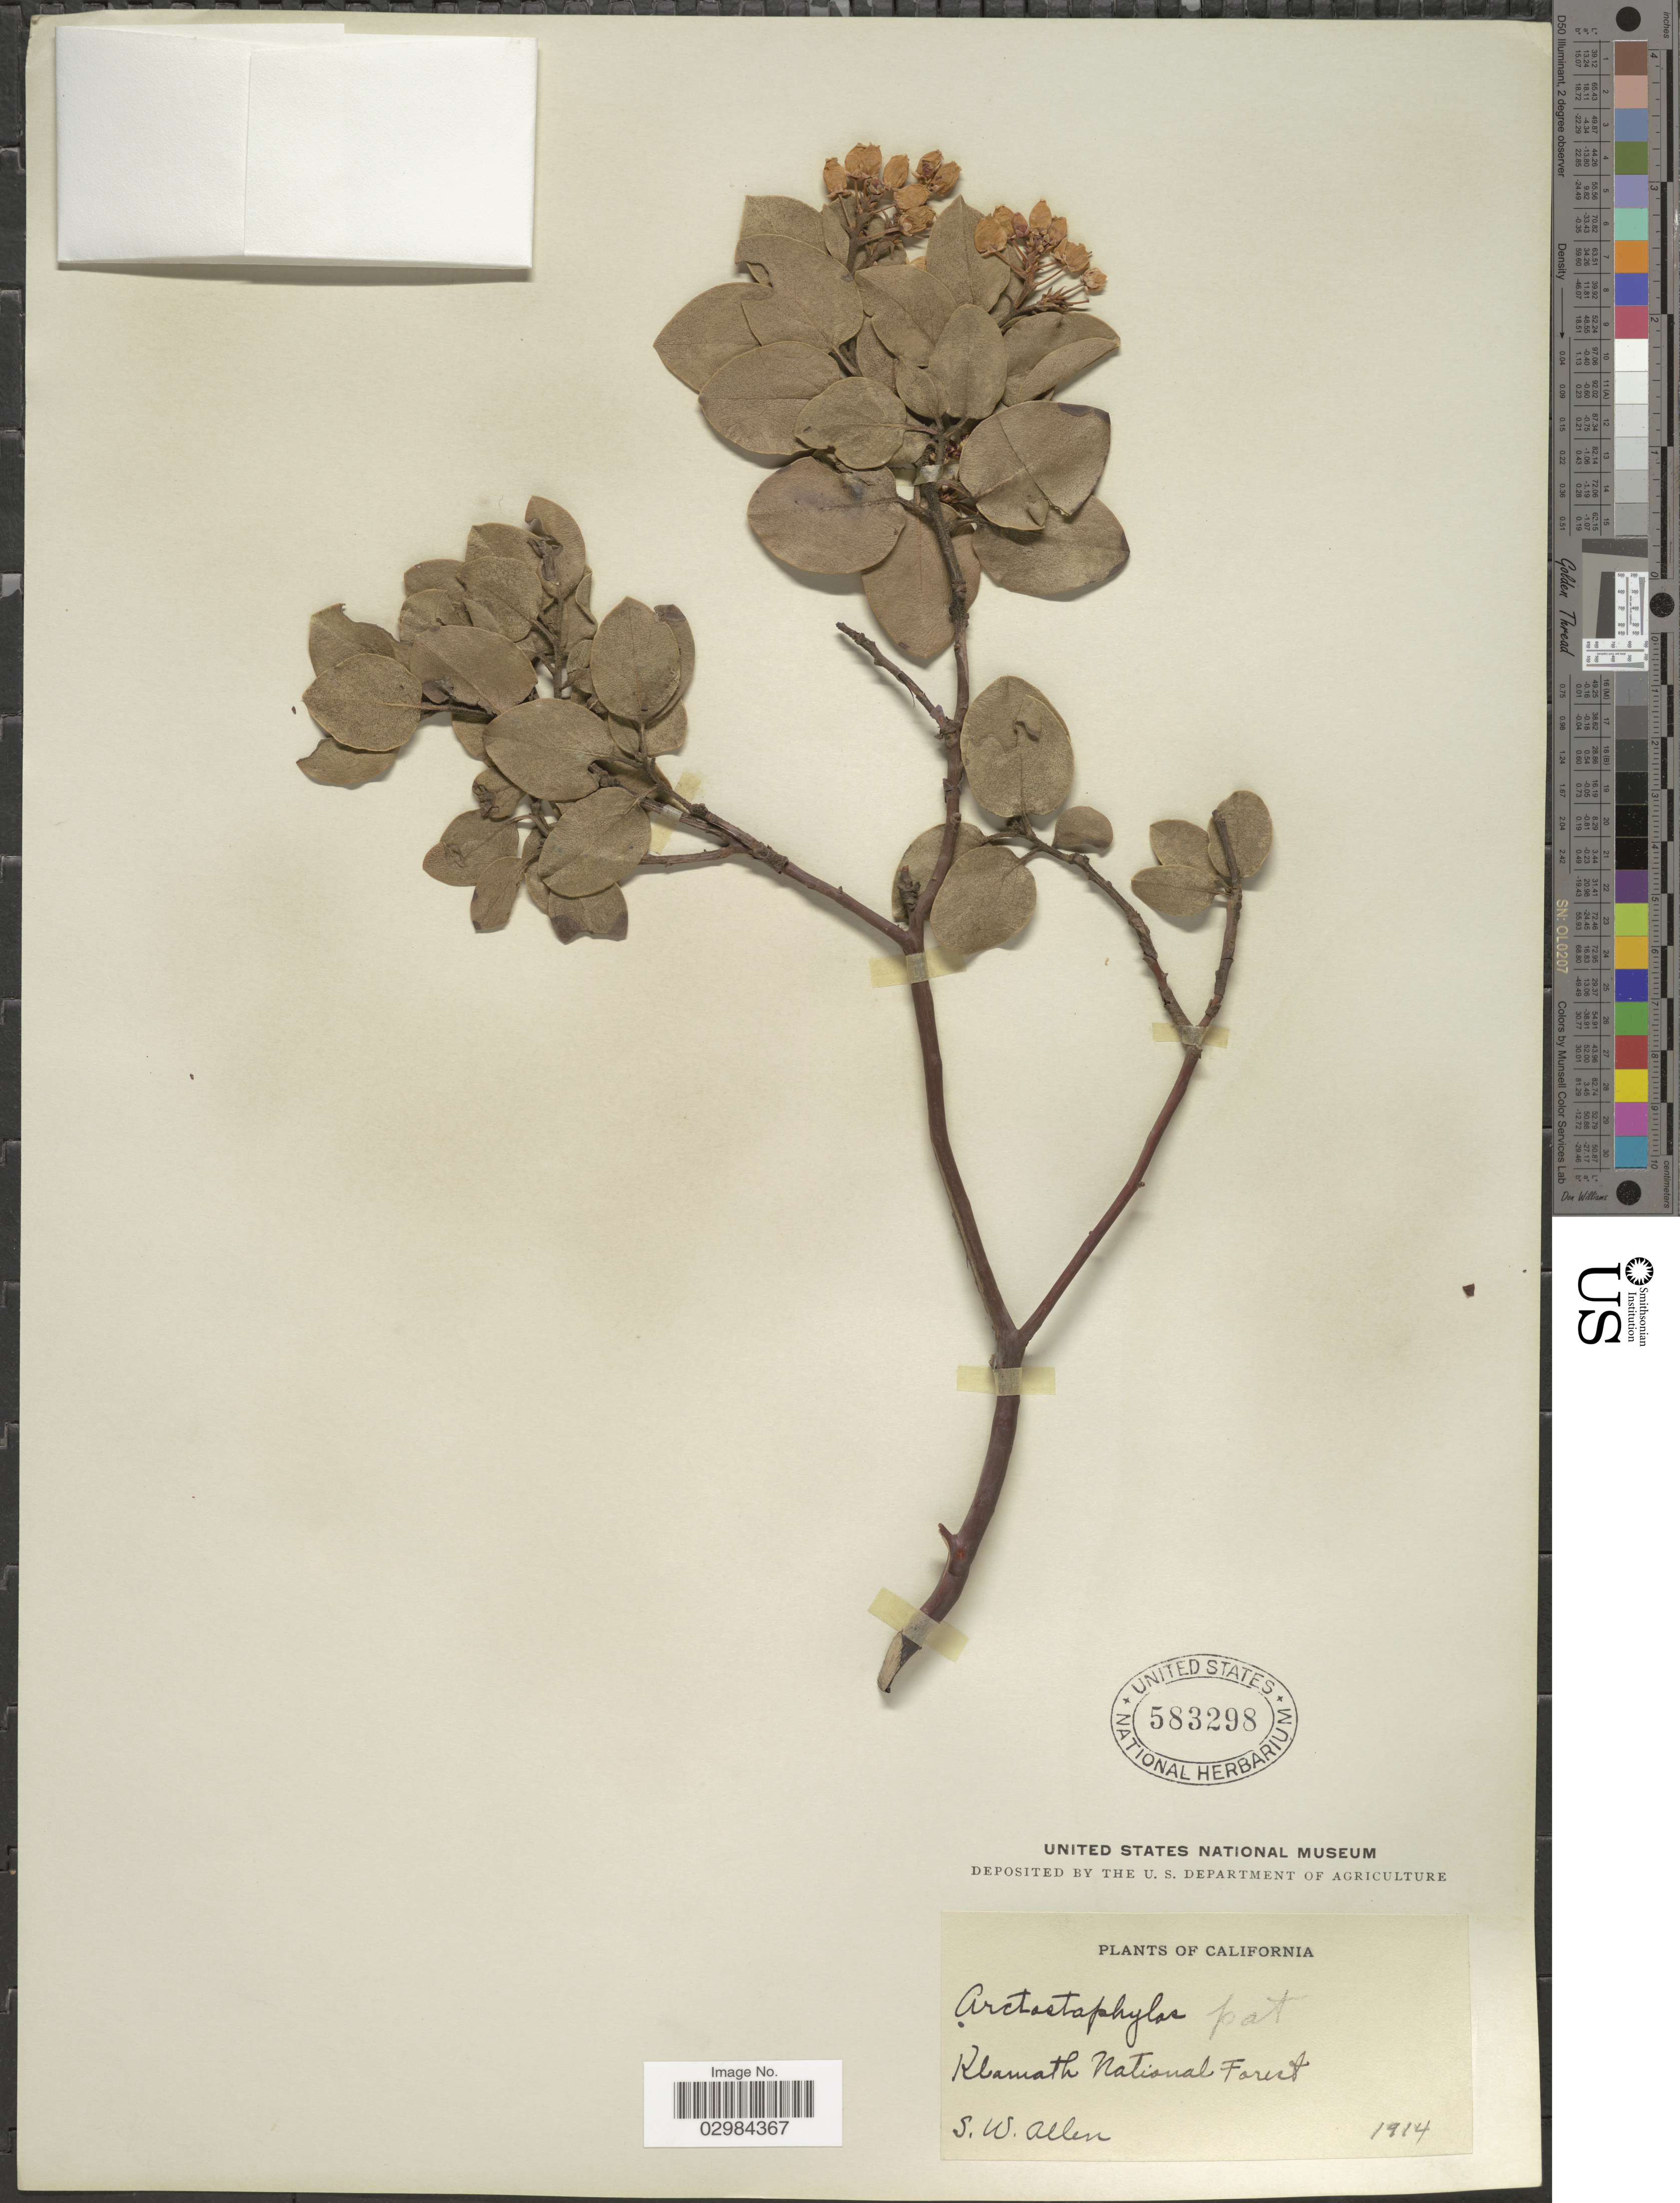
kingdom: Plantae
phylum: Tracheophyta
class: Magnoliopsida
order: Ericales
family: Ericaceae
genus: Arctostaphylos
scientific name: Arctostaphylos patula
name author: Greene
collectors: S. Allen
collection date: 1914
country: United States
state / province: California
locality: Klamath National Forest.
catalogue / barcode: US 583298